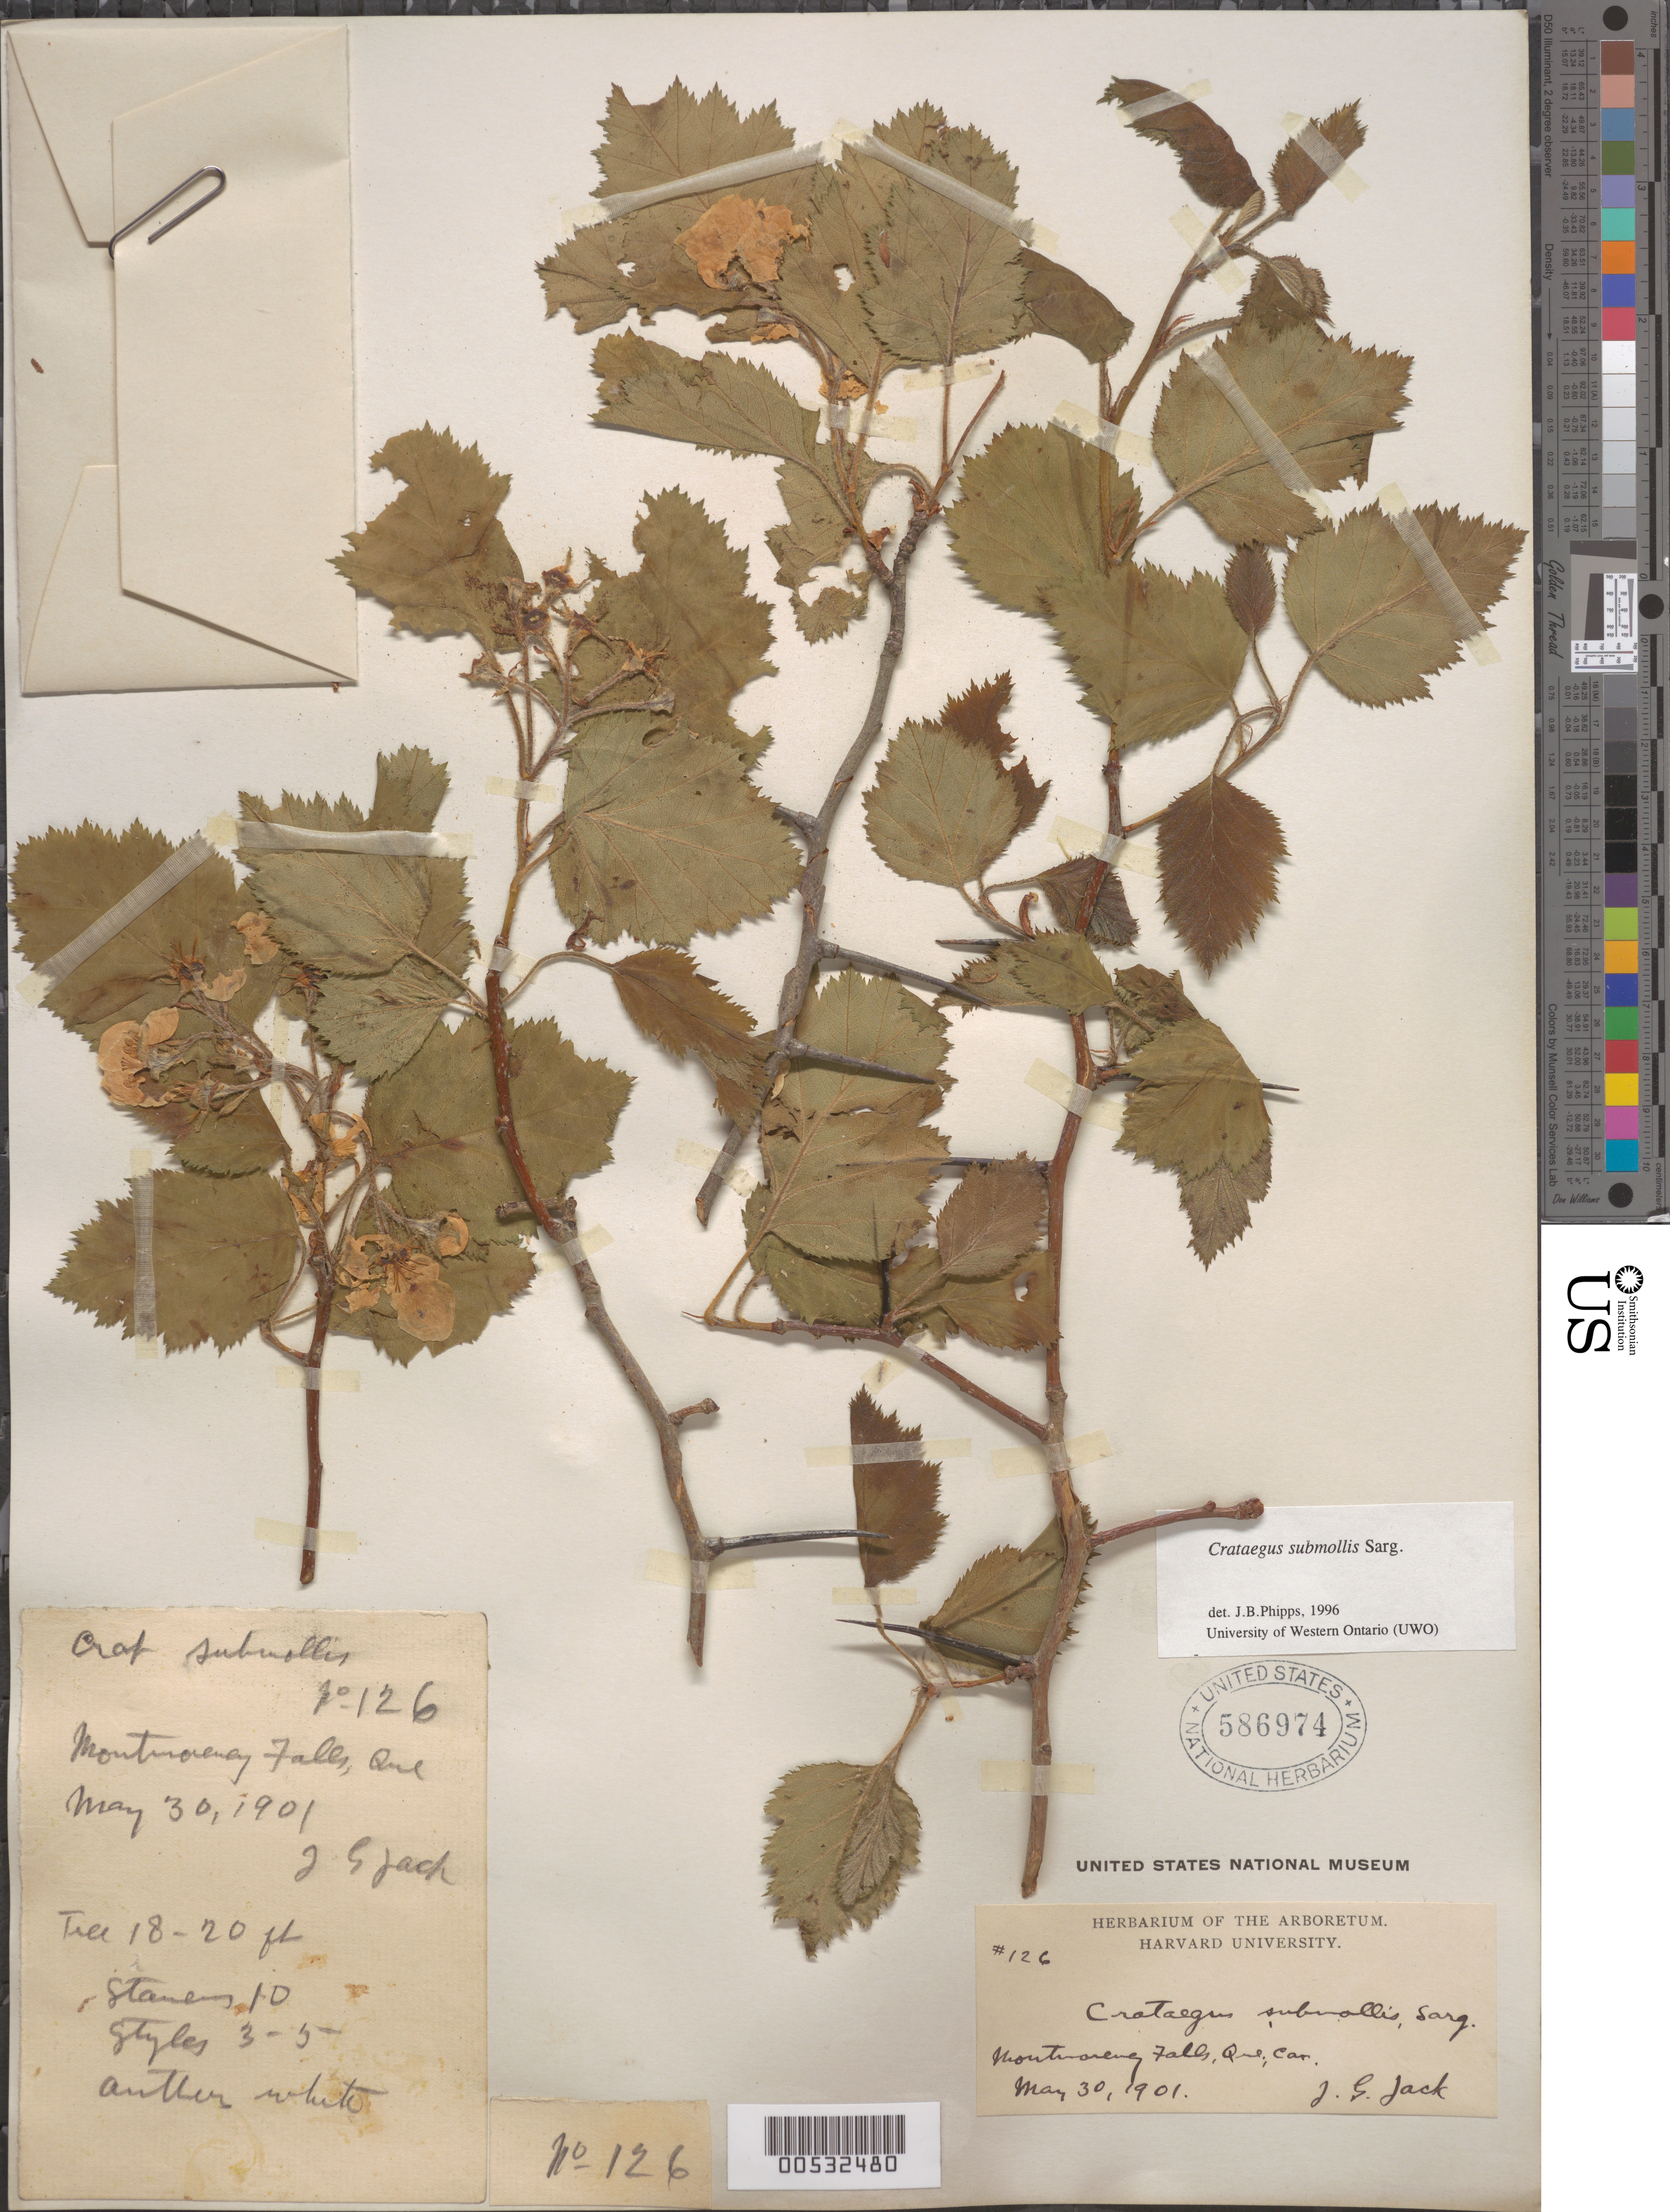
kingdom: Plantae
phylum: Tracheophyta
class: Magnoliopsida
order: Rosales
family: Rosaceae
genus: Crataegus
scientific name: Crataegus submollis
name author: Sarg.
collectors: J. G. Jack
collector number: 126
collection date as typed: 30 May 1901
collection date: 1901-05-30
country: Canada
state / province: Quebec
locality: Montmorency Falls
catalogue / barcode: US 586974